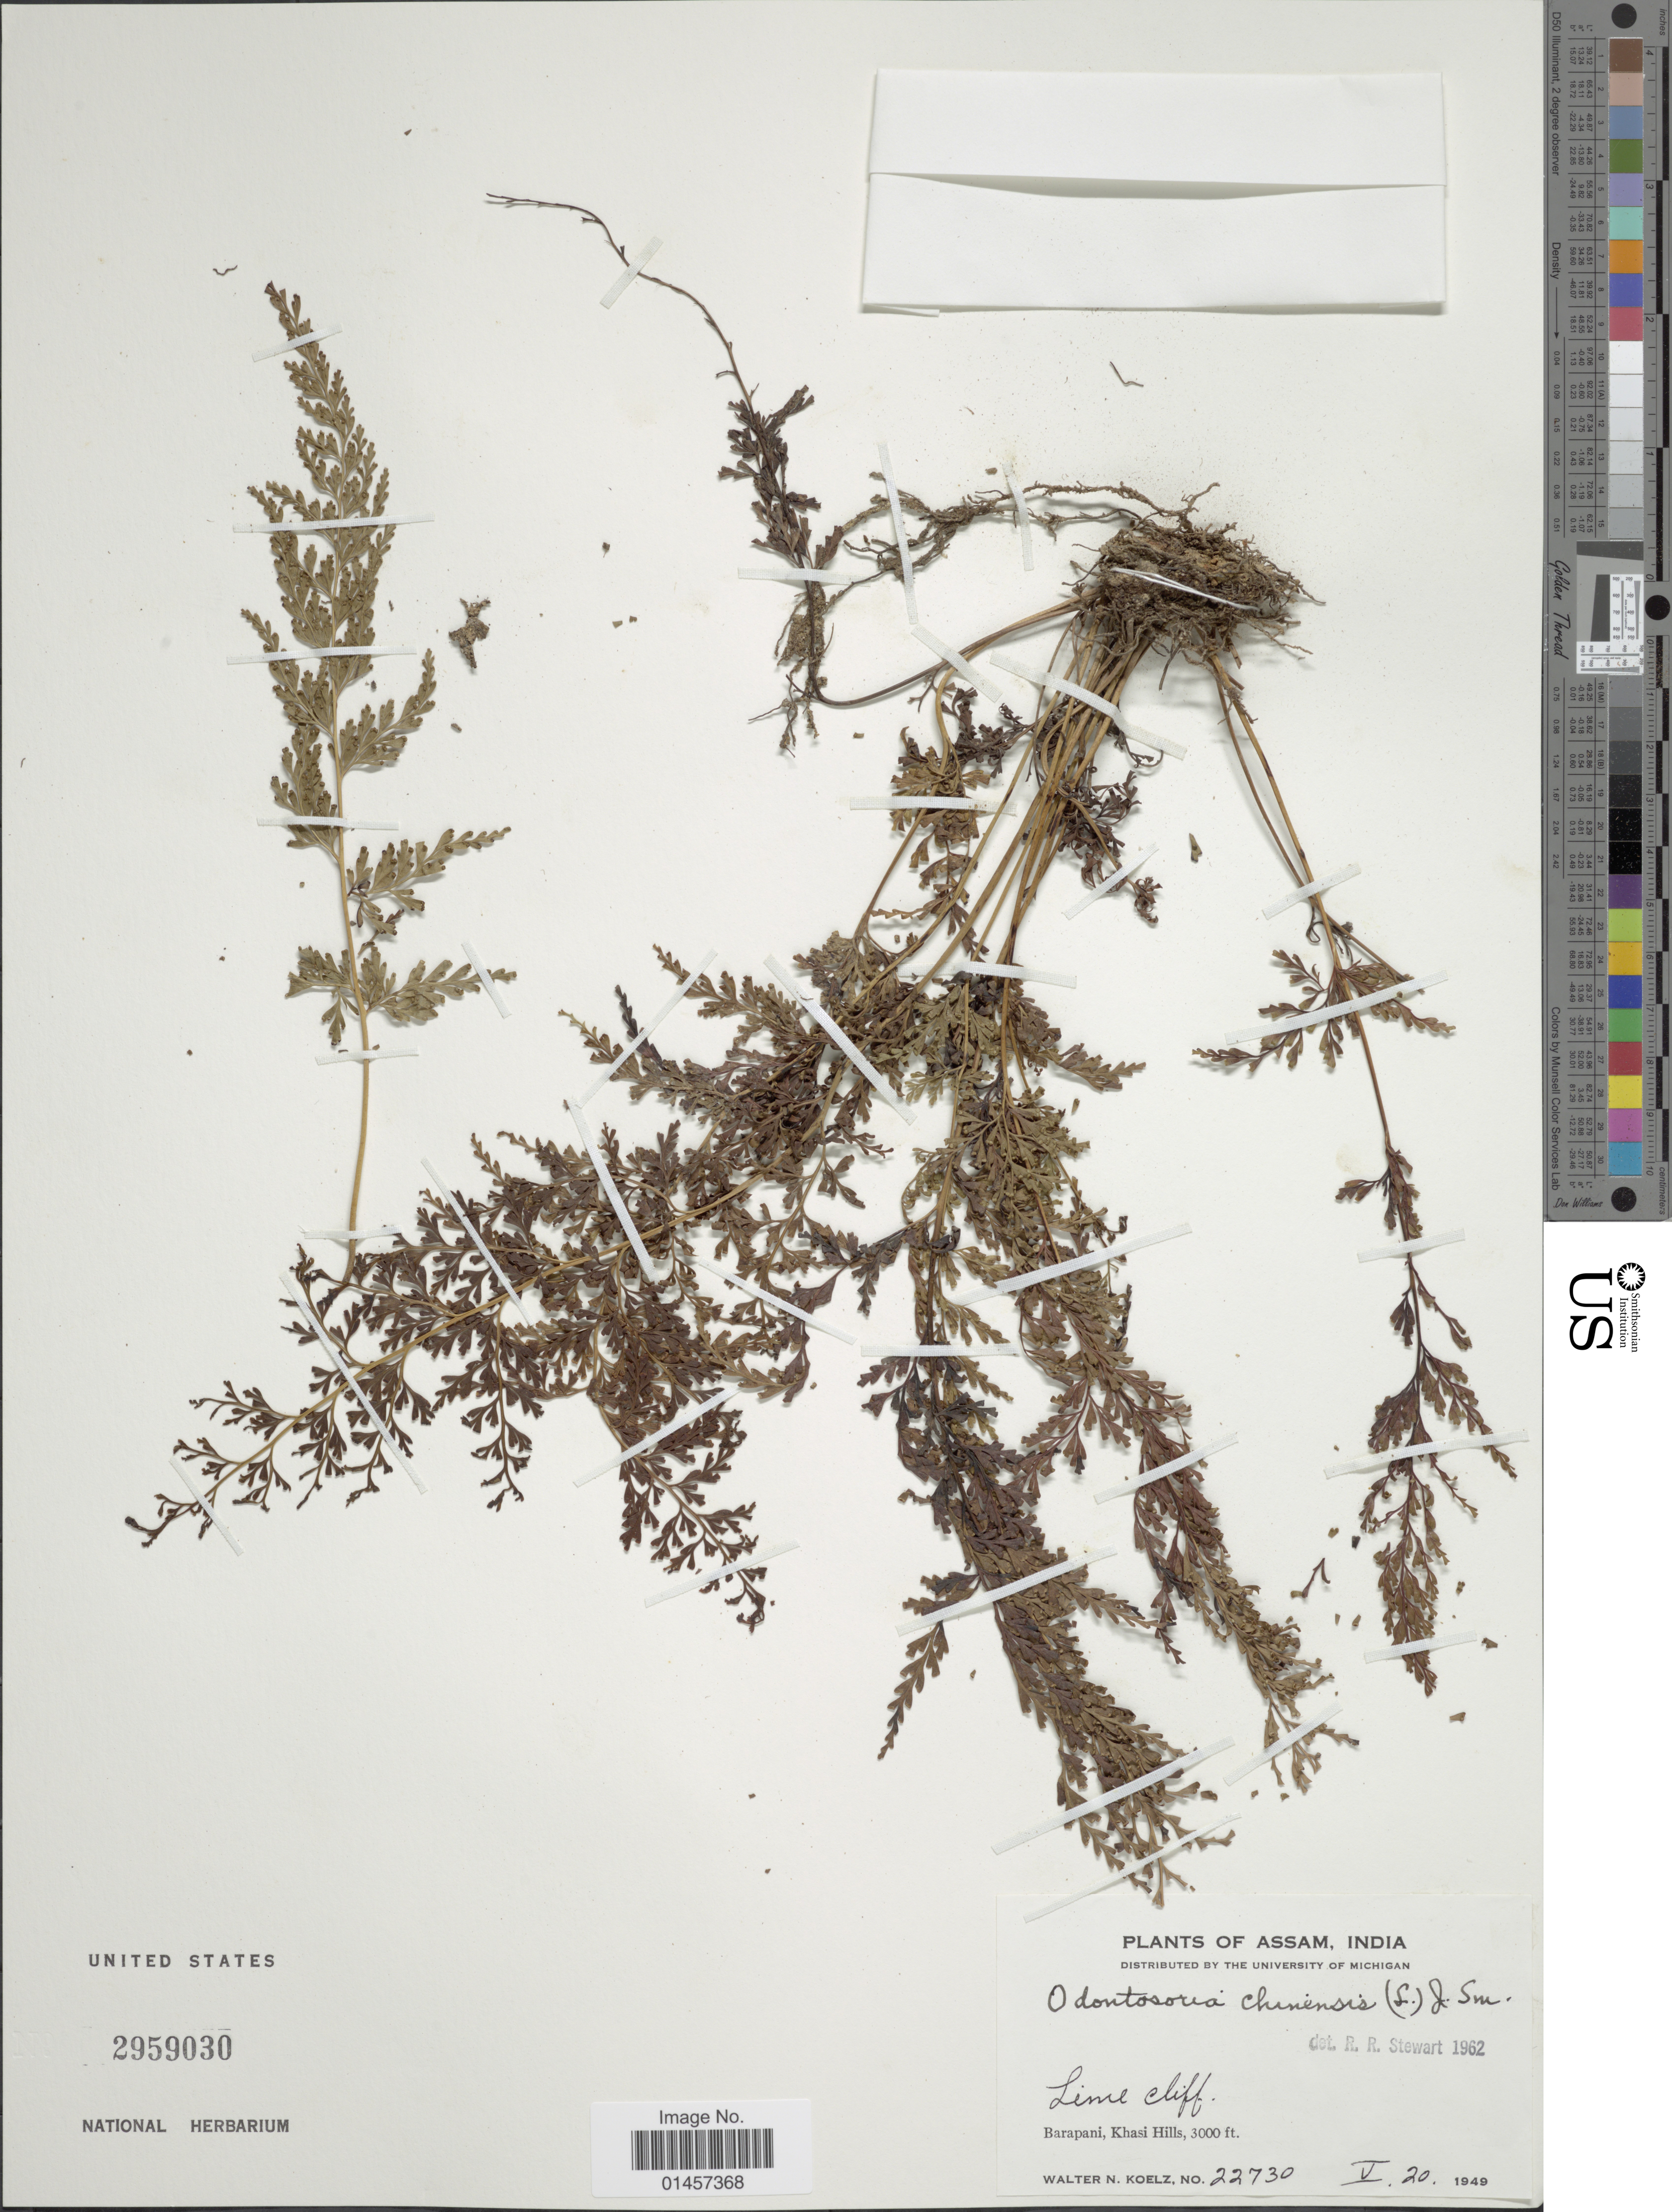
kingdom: Plantae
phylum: Tracheophyta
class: Polypodiopsida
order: Polypodiales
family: Lindsaeaceae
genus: Sphenomeris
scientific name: Sphenomeris chinensis var. chinensis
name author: (L.) Maxon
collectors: W. N. Koelz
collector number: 22730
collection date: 1949-05-20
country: India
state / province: Meghalaya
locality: Assam, India, Lime cliff, Barapani, Khasi Hills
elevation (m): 914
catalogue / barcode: US 2959030